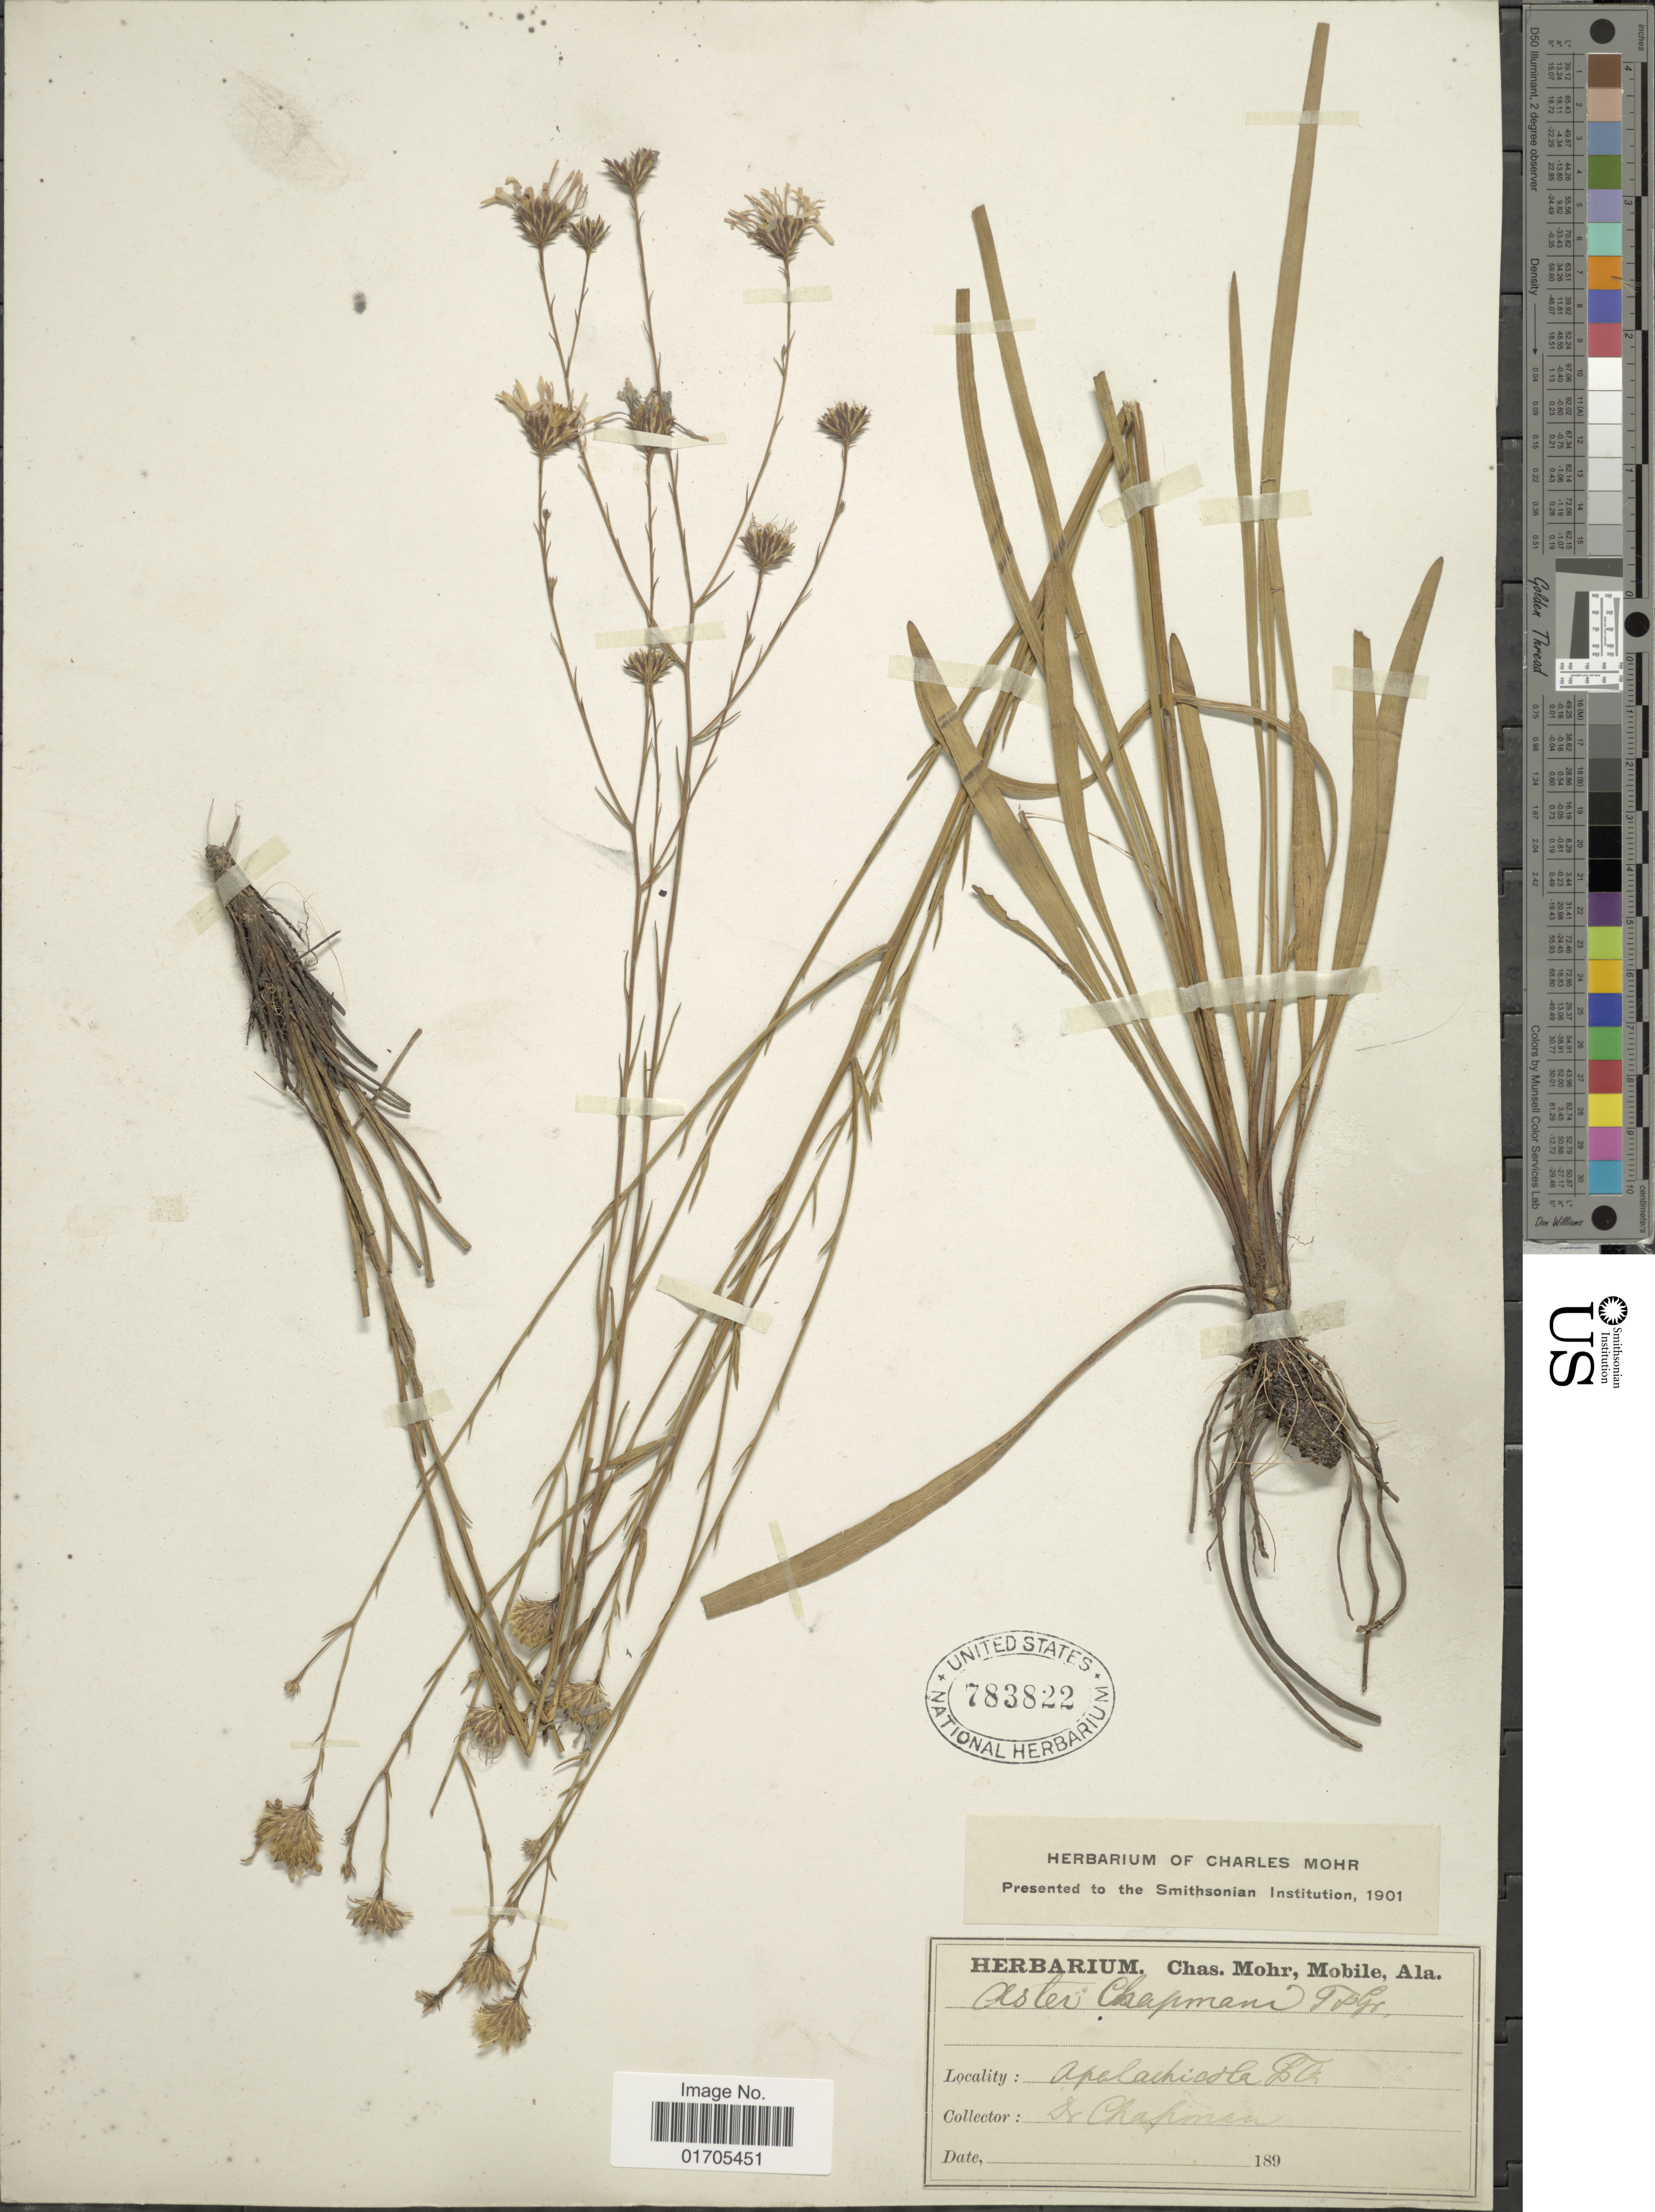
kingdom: Plantae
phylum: Tracheophyta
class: Magnoliopsida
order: Asterales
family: Asteraceae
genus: Eurybia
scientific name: Eurybia chapmanii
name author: (Torr. & A. Gray) G.L. Nesom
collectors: A. Chapman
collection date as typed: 189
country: United States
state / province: Florida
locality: Apalachicola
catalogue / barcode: US 783822